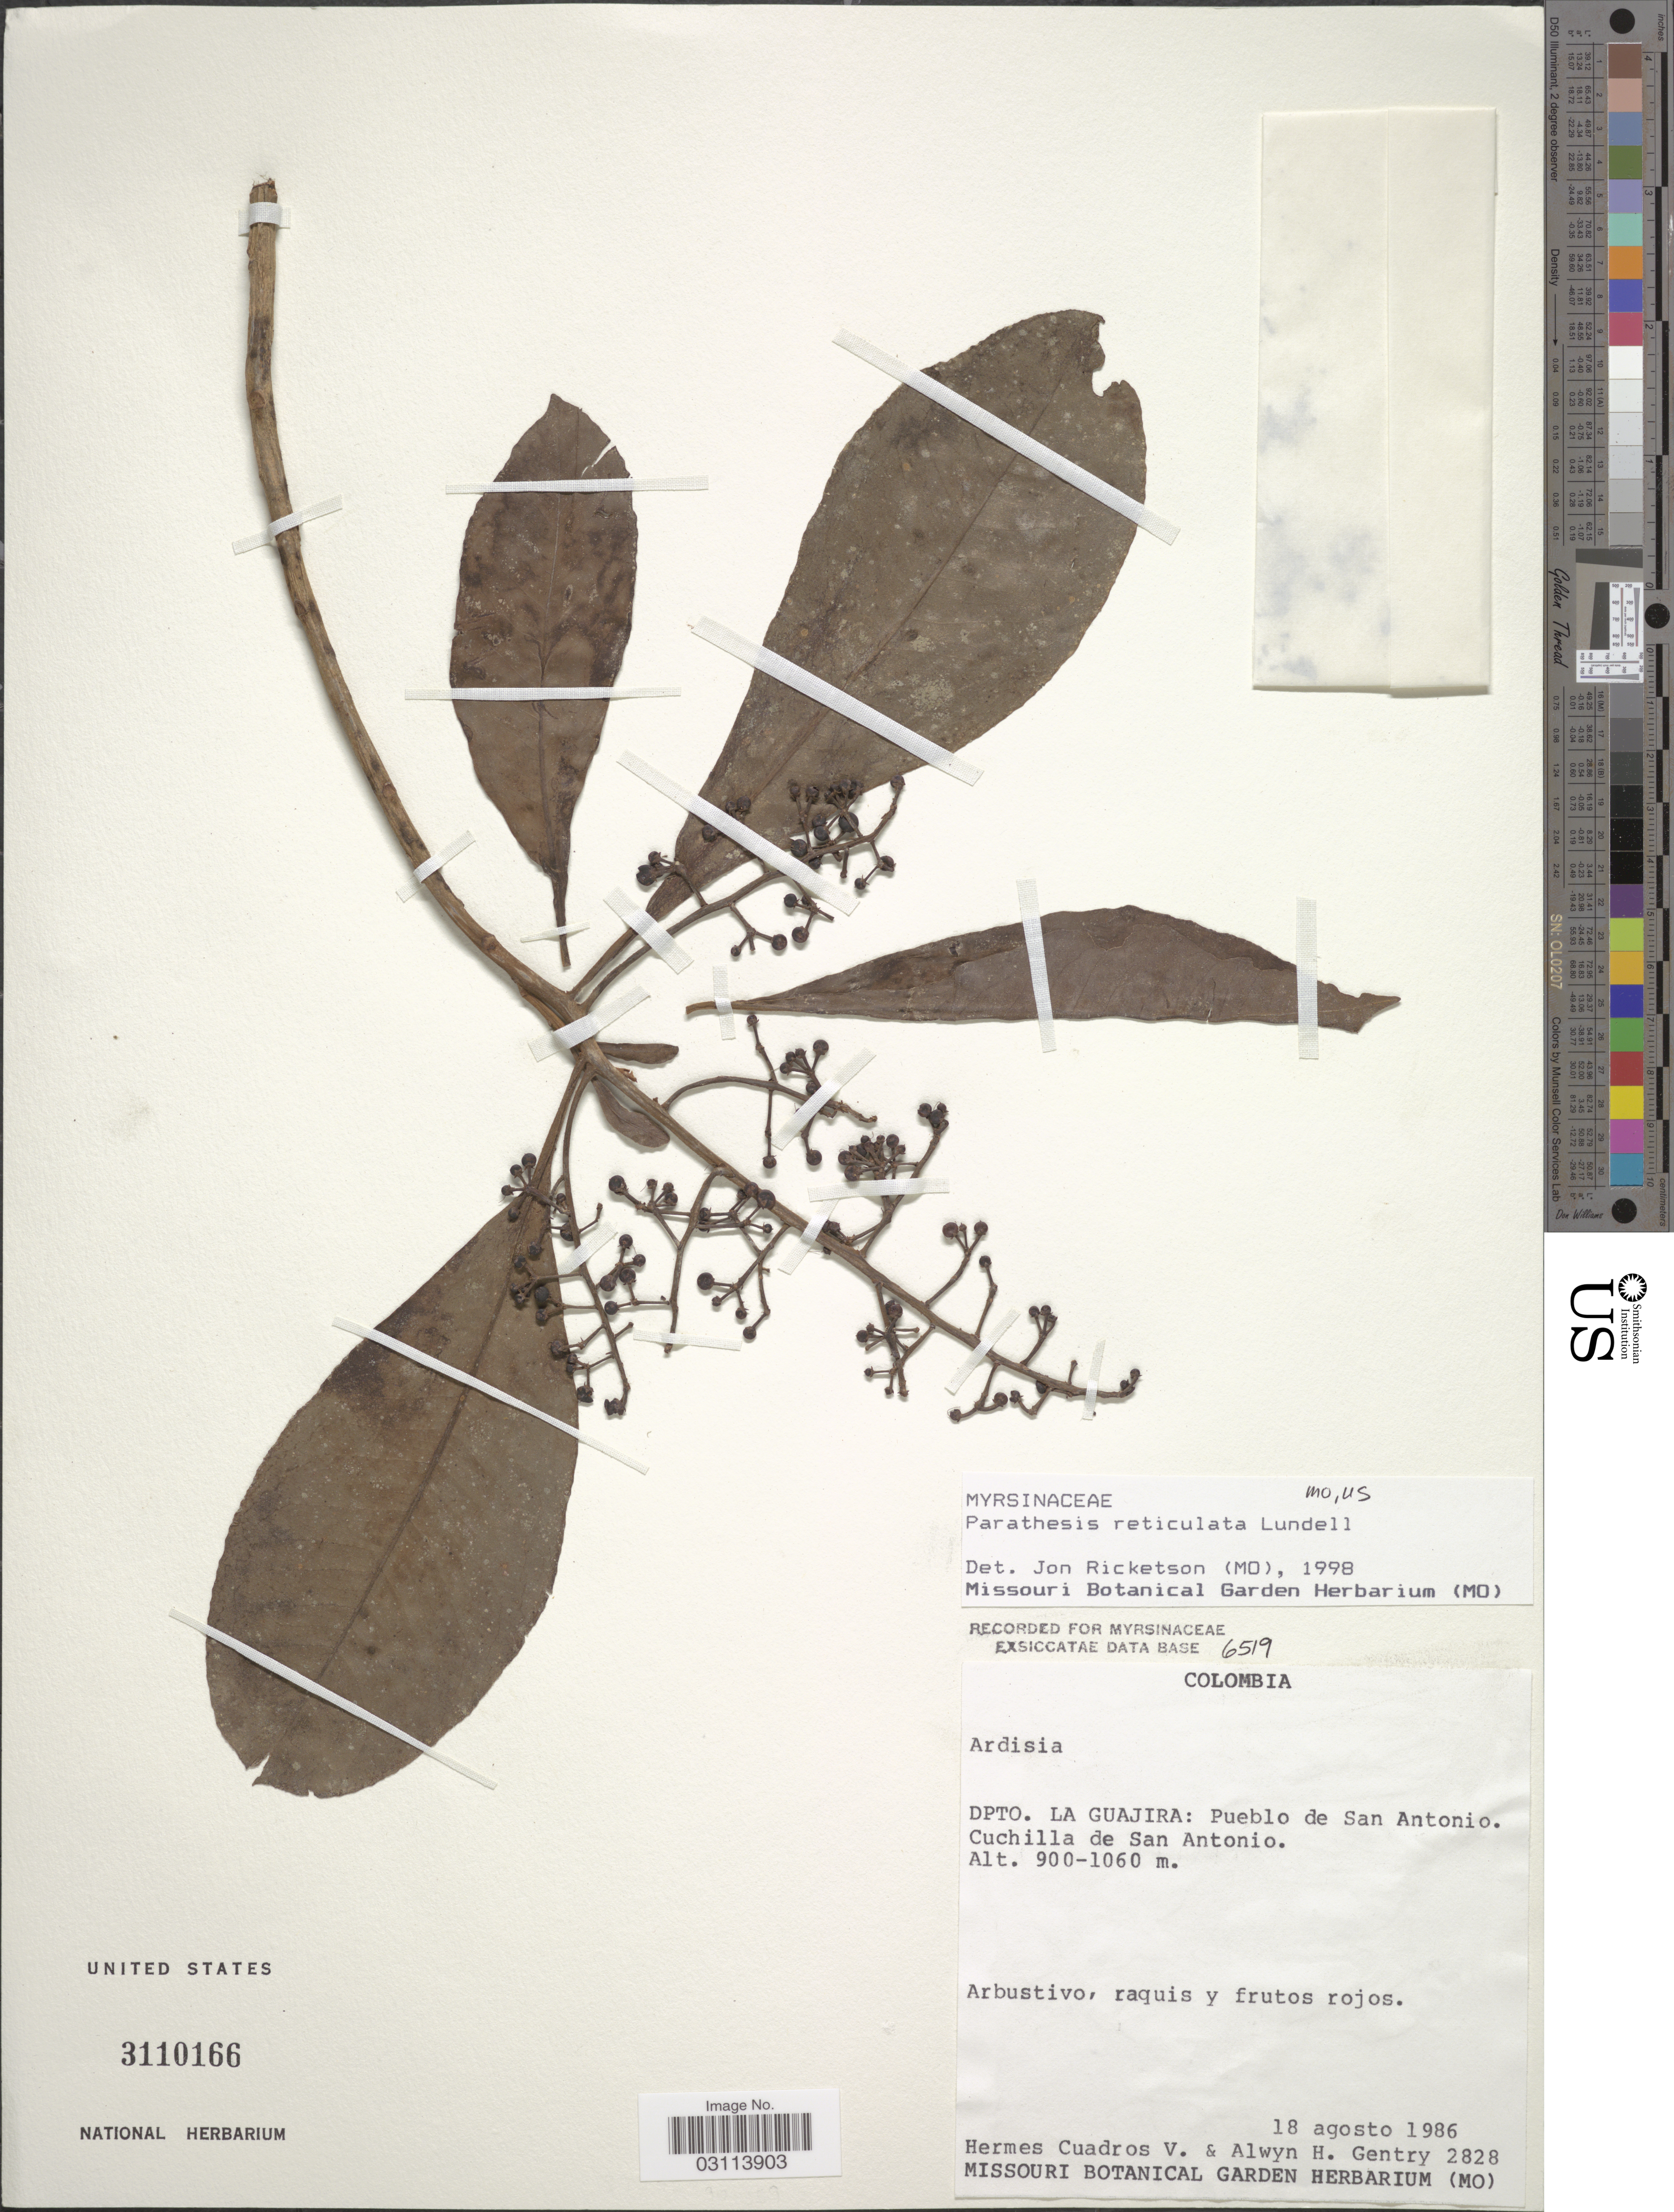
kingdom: Plantae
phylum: Tracheophyta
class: Magnoliopsida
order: Ericales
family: Primulaceae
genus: Parathesis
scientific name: Parathesis reticulata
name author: Lundell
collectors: H. Cuadros V. & A. H. Gentry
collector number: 2828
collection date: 1986-08-18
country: Colombia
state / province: La Guajira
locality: Dpto. La Guajira: Pueblo de San Antonio. Cuchilla de San Antonio.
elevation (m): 900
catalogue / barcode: US 3110166